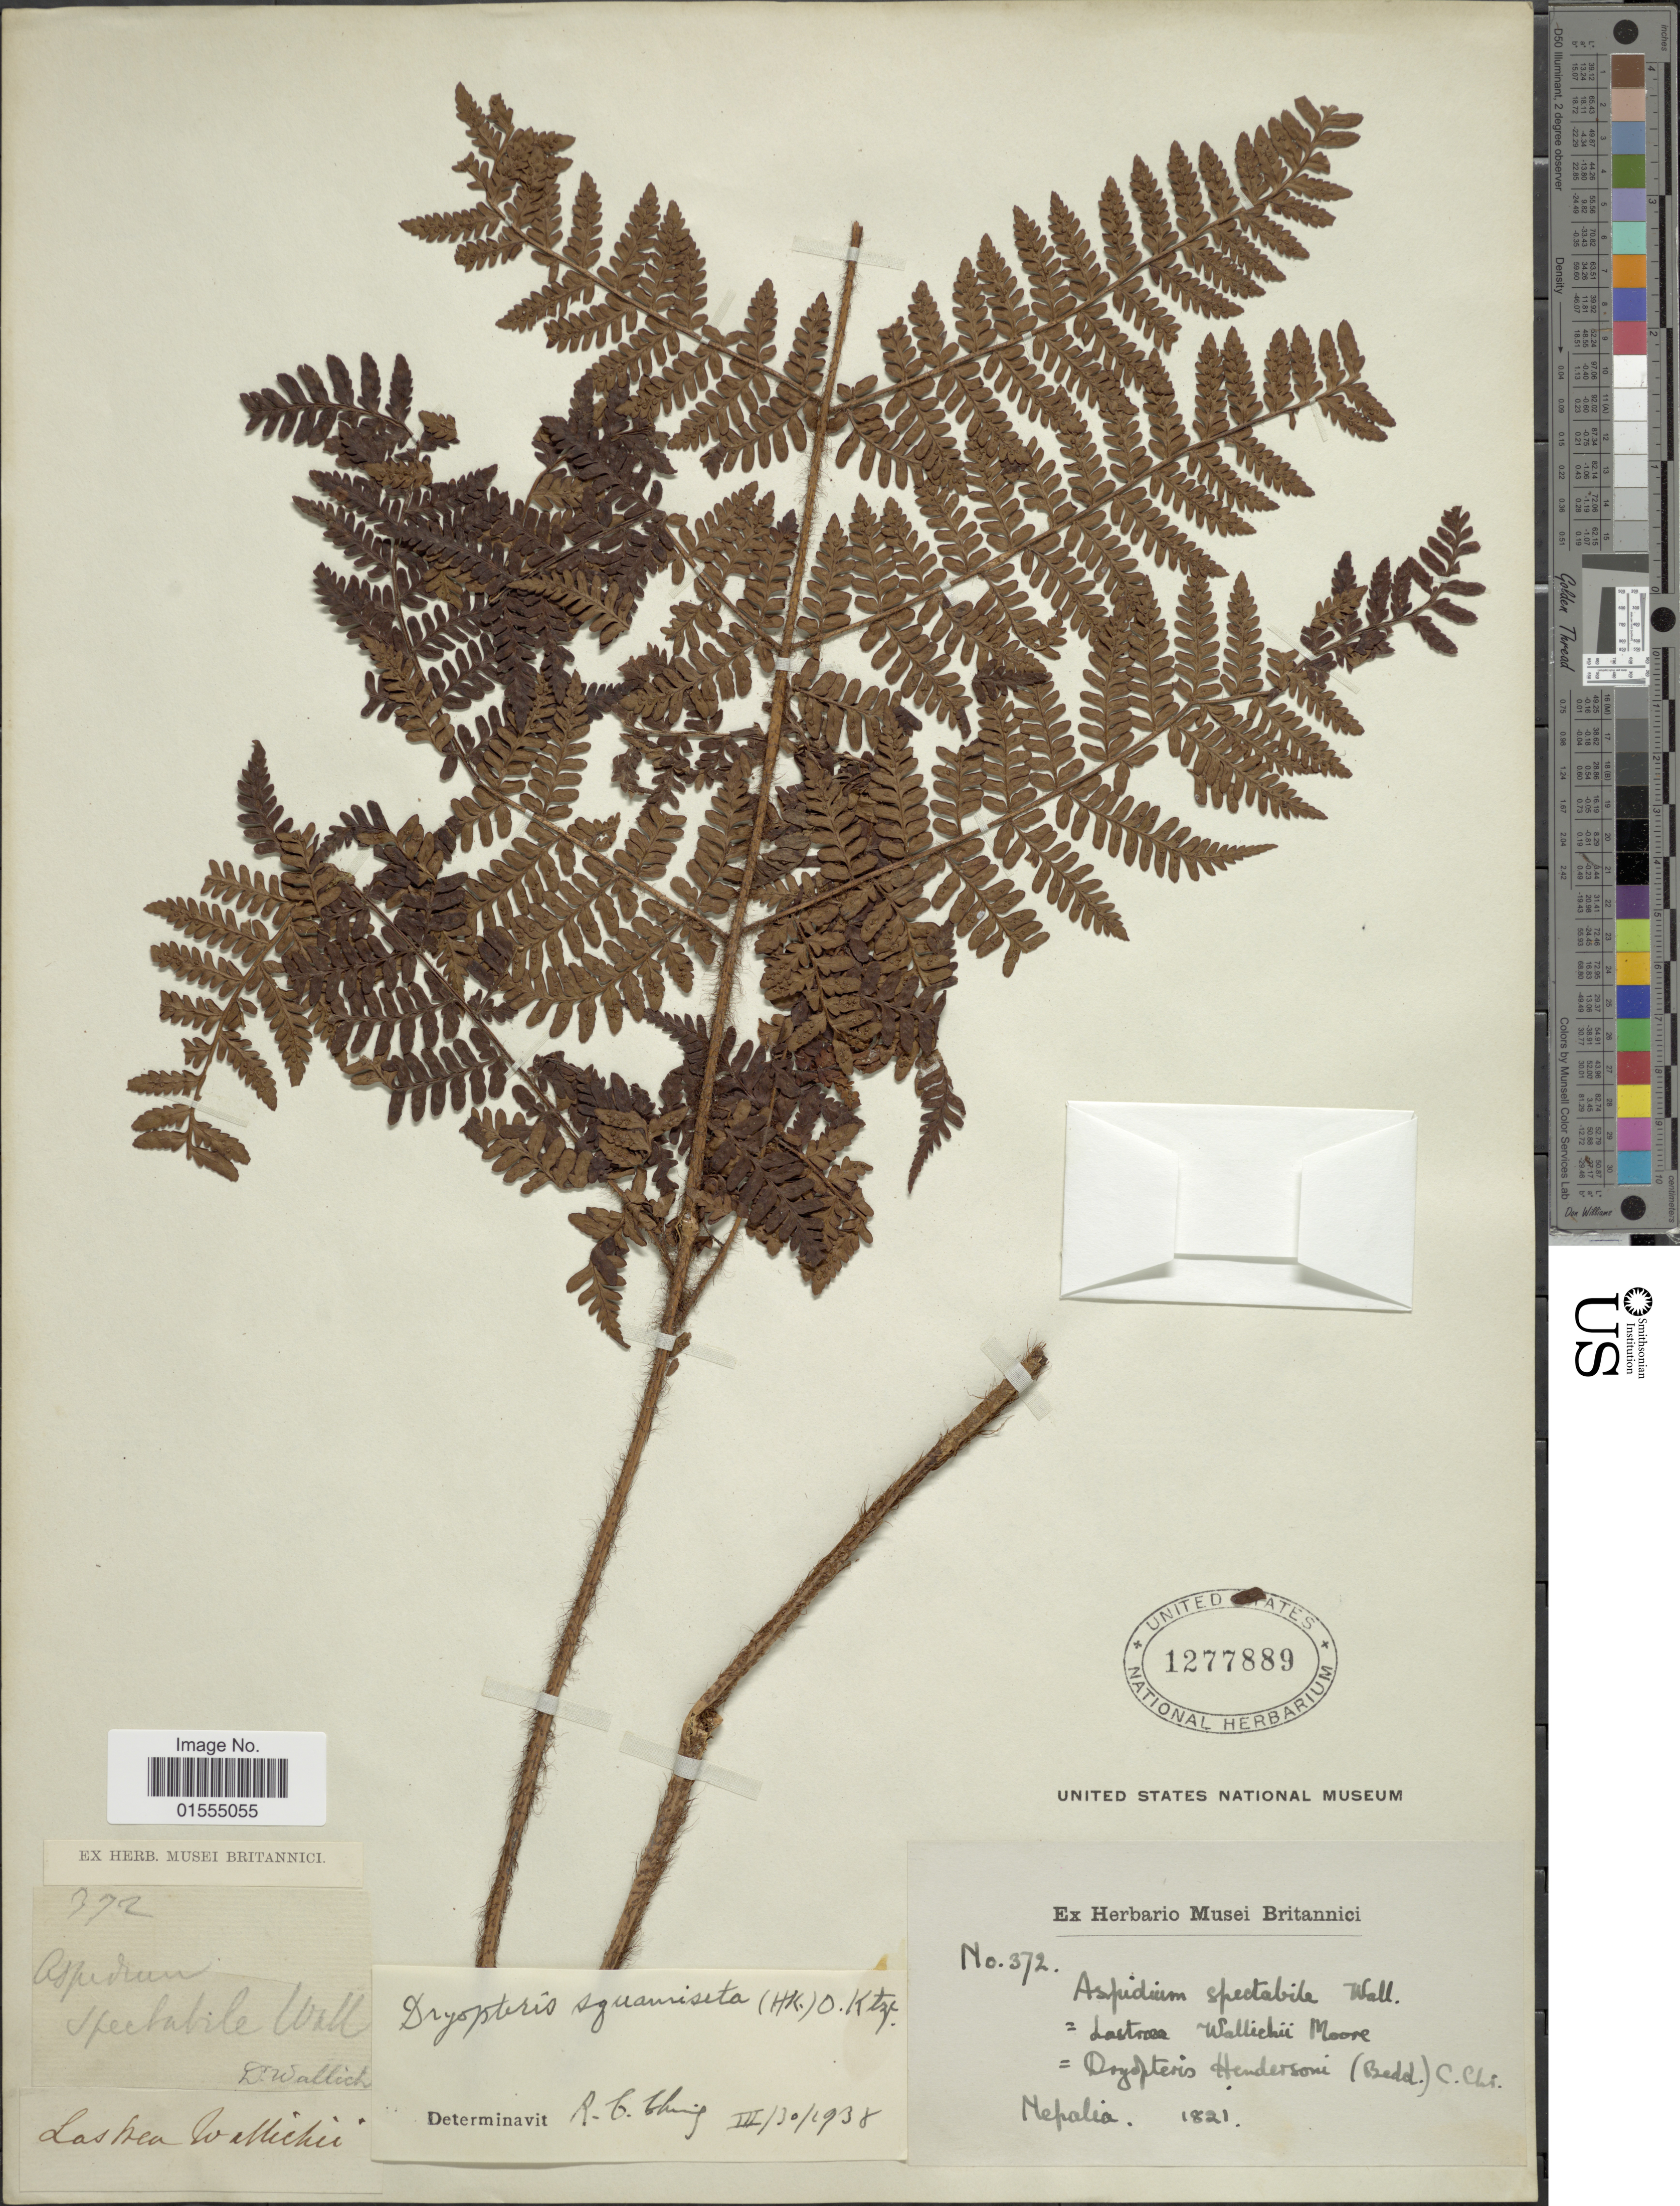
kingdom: Plantae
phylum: Tracheophyta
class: Polypodiopsida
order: Polypodiales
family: Dryopteridaceae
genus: Dryopteris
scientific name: Dryopteris squamiseta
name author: (Hook.) Kuntze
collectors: -- Wallich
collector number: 372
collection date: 1821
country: Nepal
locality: Nepalia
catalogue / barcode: US 1277889